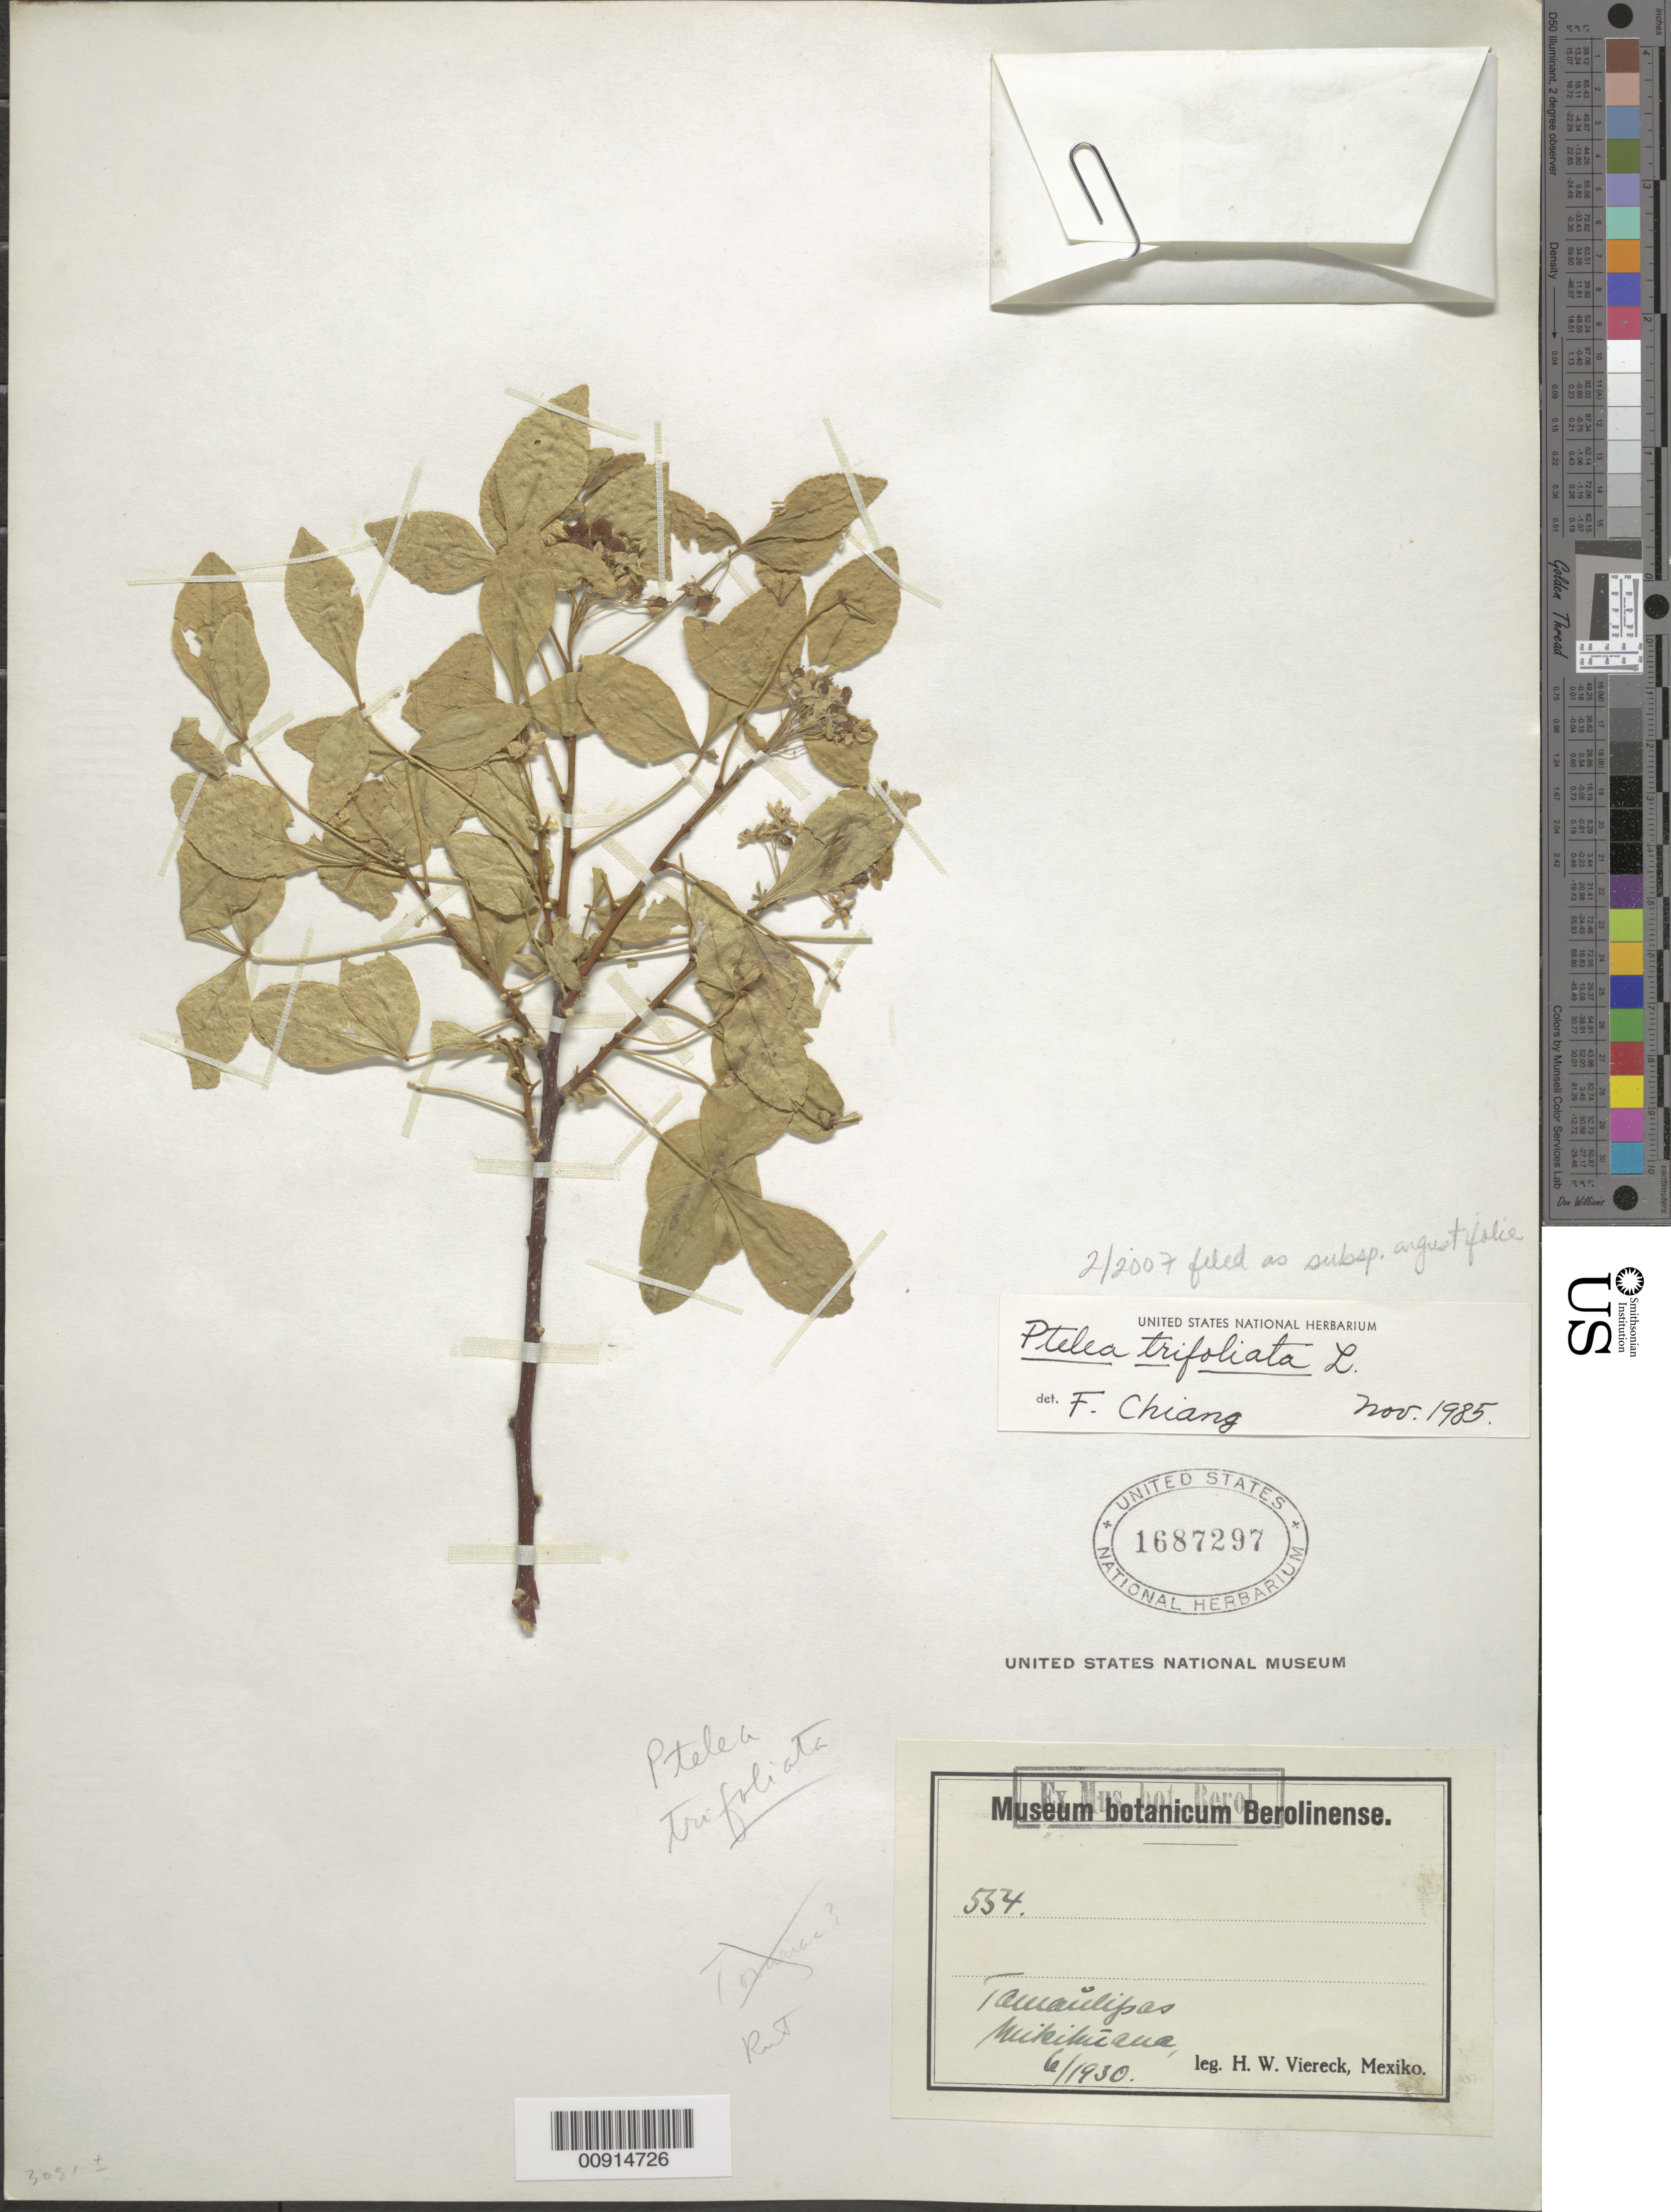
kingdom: Plantae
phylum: Tracheophyta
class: Magnoliopsida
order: Sapindales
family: Rutaceae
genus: Ptelea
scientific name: Ptelea trifoliata subsp. angustifolia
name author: (Benth.) V. L. Bailey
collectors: H. W. Viereck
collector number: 554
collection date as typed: Jun 1930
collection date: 1930-06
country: Mexico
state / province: Tamaulipas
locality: Miquihuana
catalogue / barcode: US 1687297